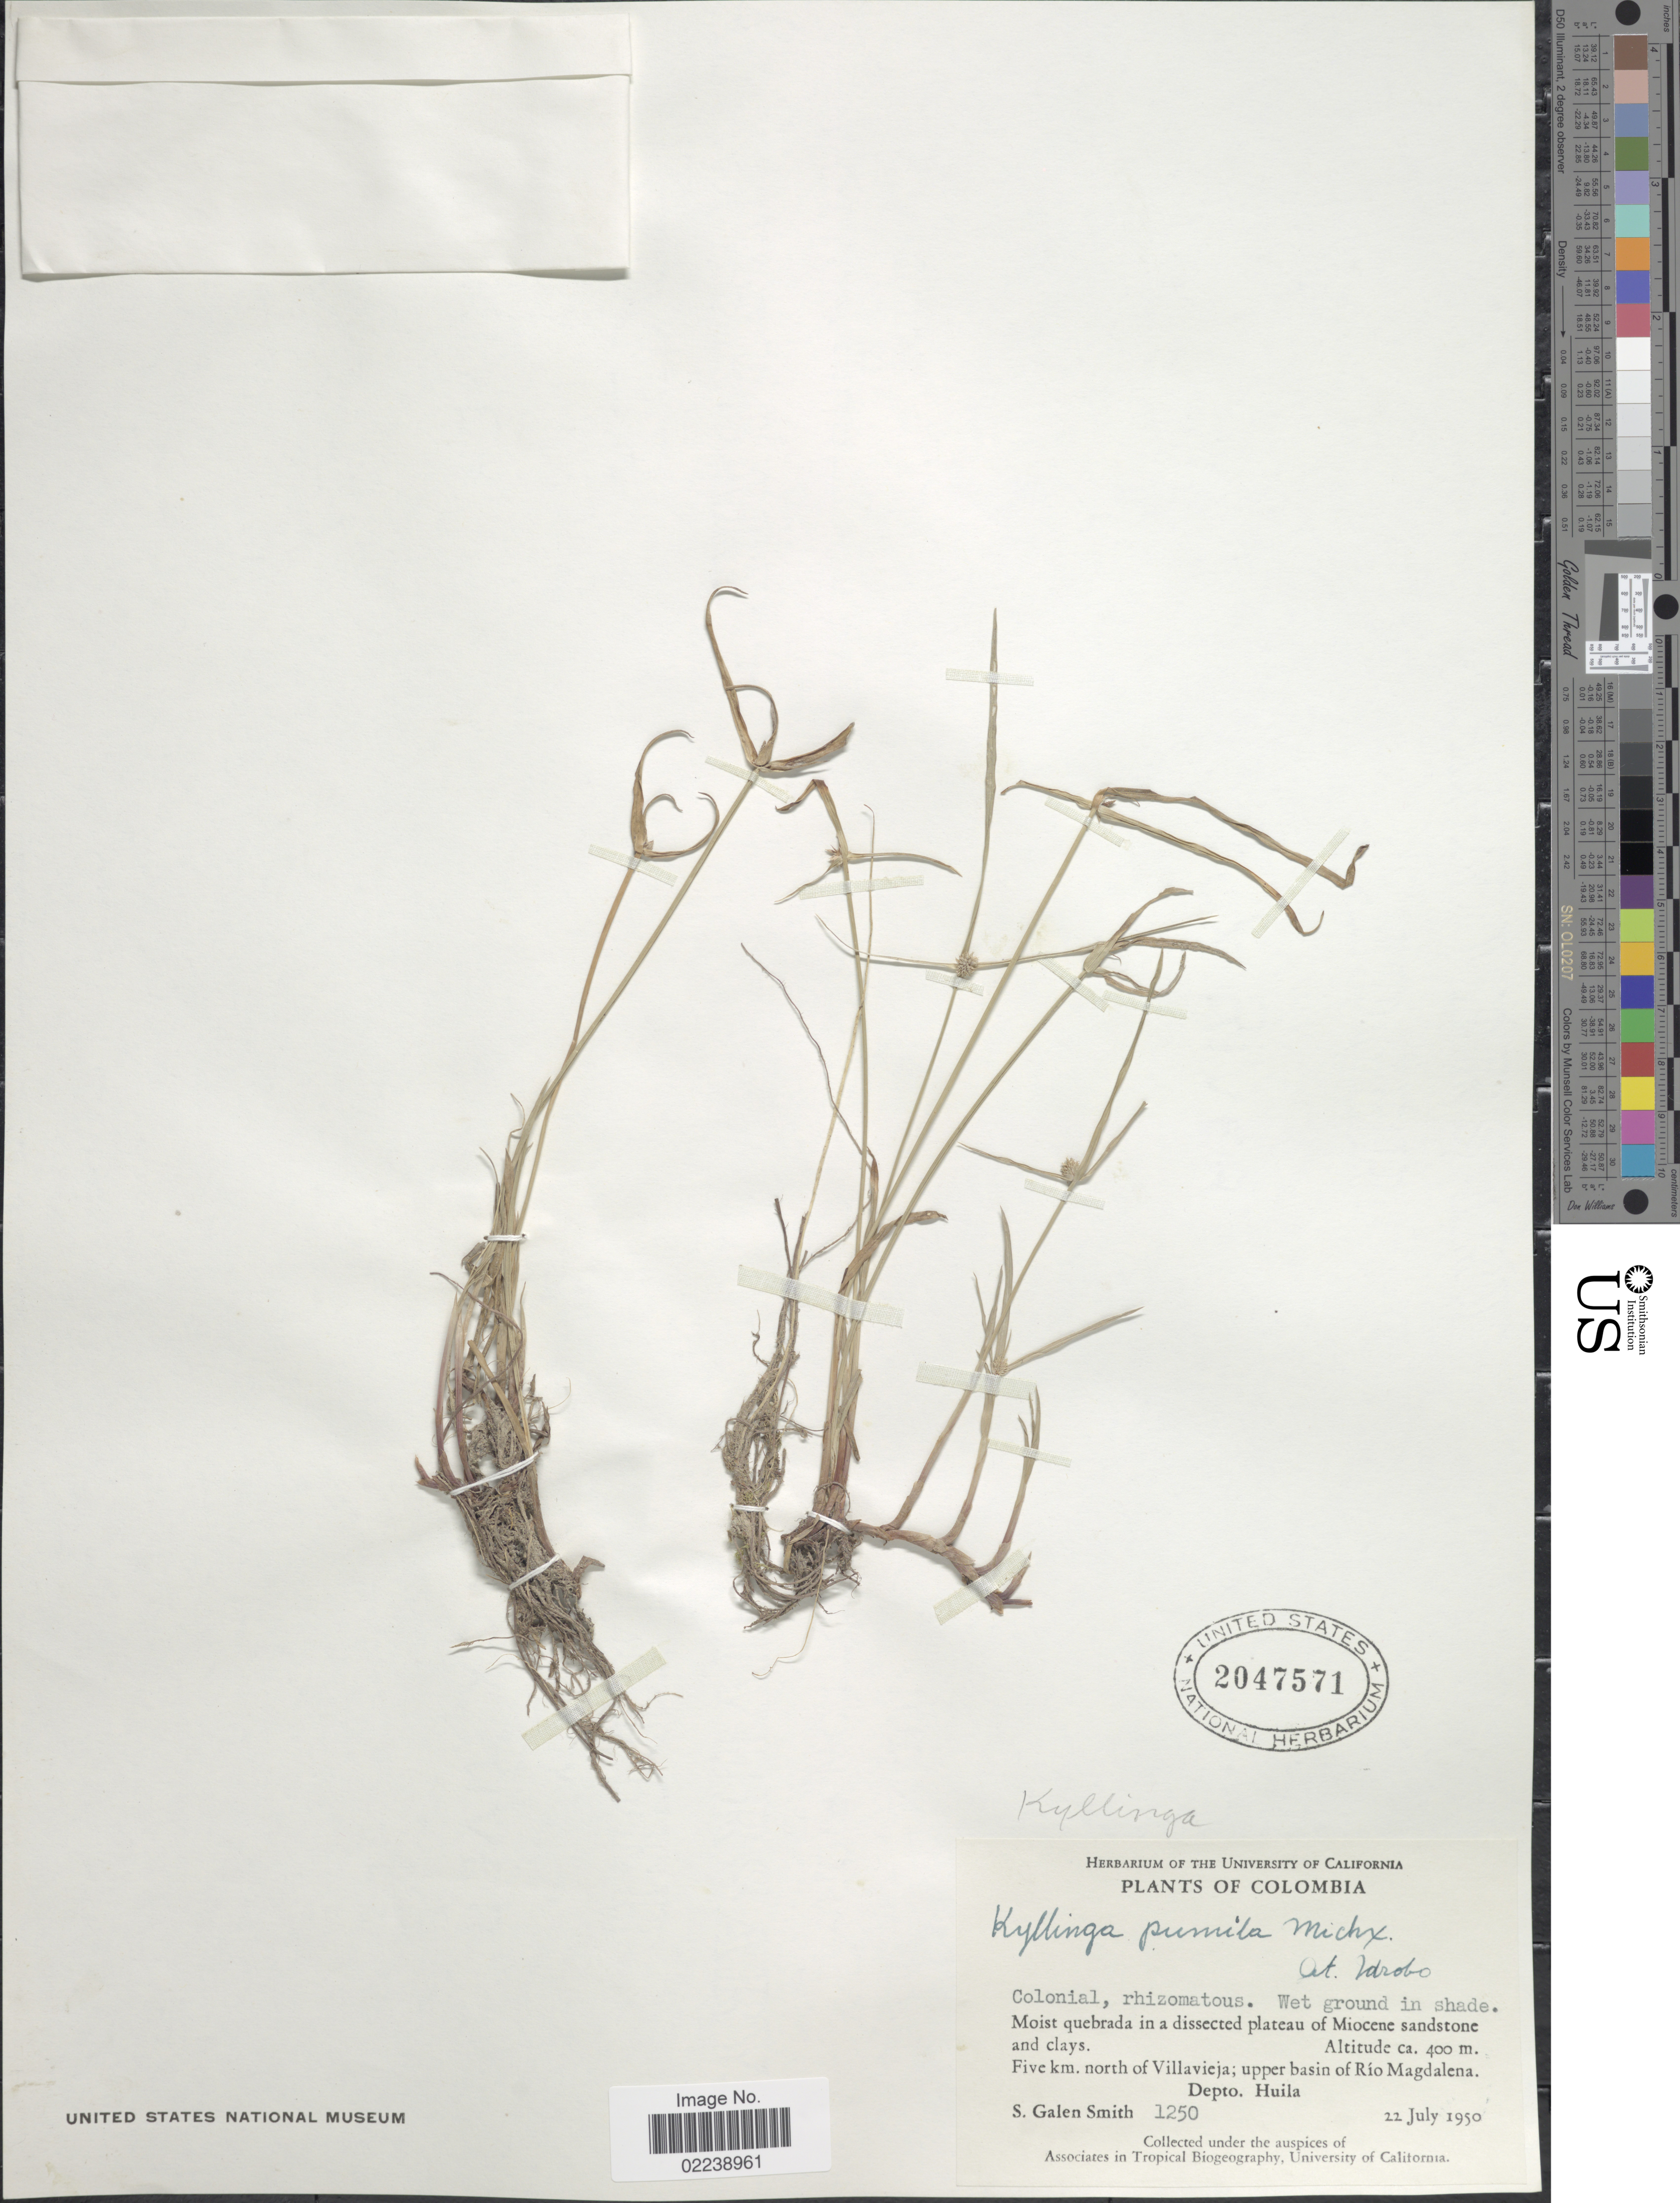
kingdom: Plantae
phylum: Tracheophyta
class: Liliopsida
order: Poales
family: Cyperaceae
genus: Cyperus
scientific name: Cyperus brevifolius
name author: (Rottb.) Hassk.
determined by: Strong, M. T., (US), Smithsonian Institution - National Museum of Natural History (UNITED STATES)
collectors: S. G. Smith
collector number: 1250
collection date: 1950-07-22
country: Colombia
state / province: Huila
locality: Five km north of Villavieja, upper basin of Rio Magdalena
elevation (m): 400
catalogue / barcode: US 2047571